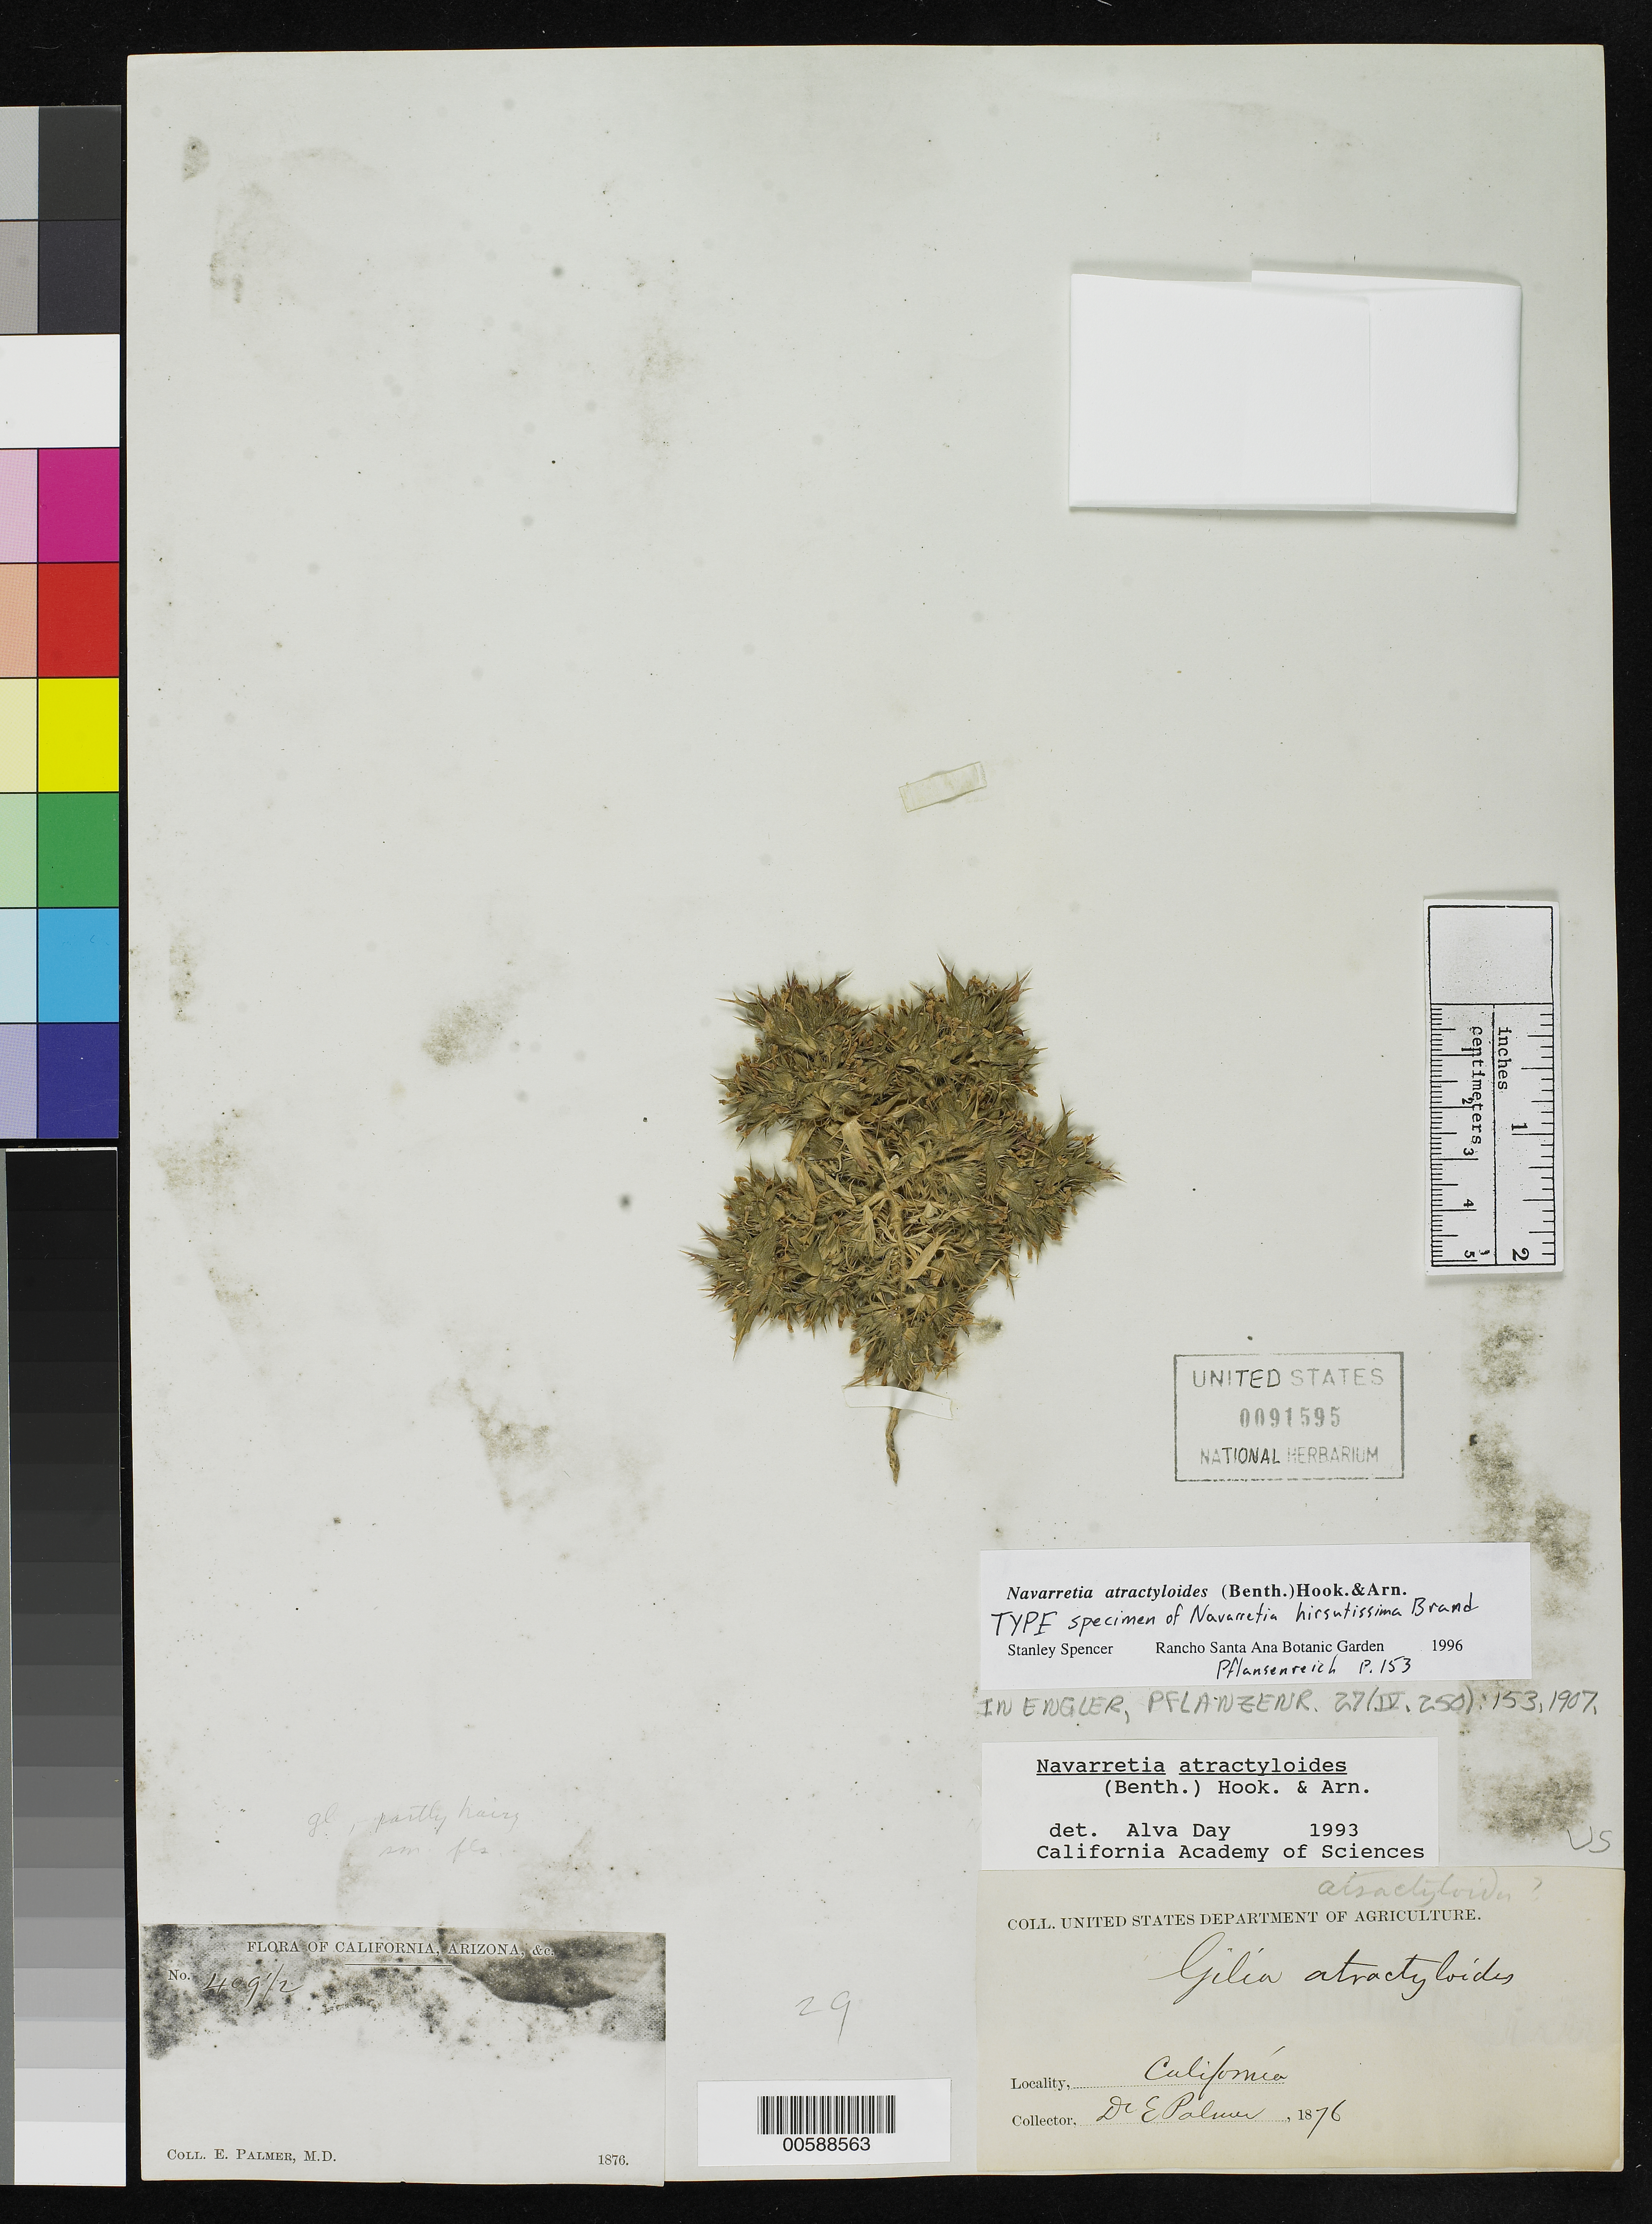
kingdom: Plantae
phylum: Tracheophyta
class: Magnoliopsida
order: Ericales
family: Polemoniaceae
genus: Navarretia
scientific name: Navarretia hirsutissima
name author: Brand in Engl.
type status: Isotype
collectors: E. Palmer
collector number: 409 1/2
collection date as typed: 1876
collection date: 1876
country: United States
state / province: California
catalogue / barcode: US 91595